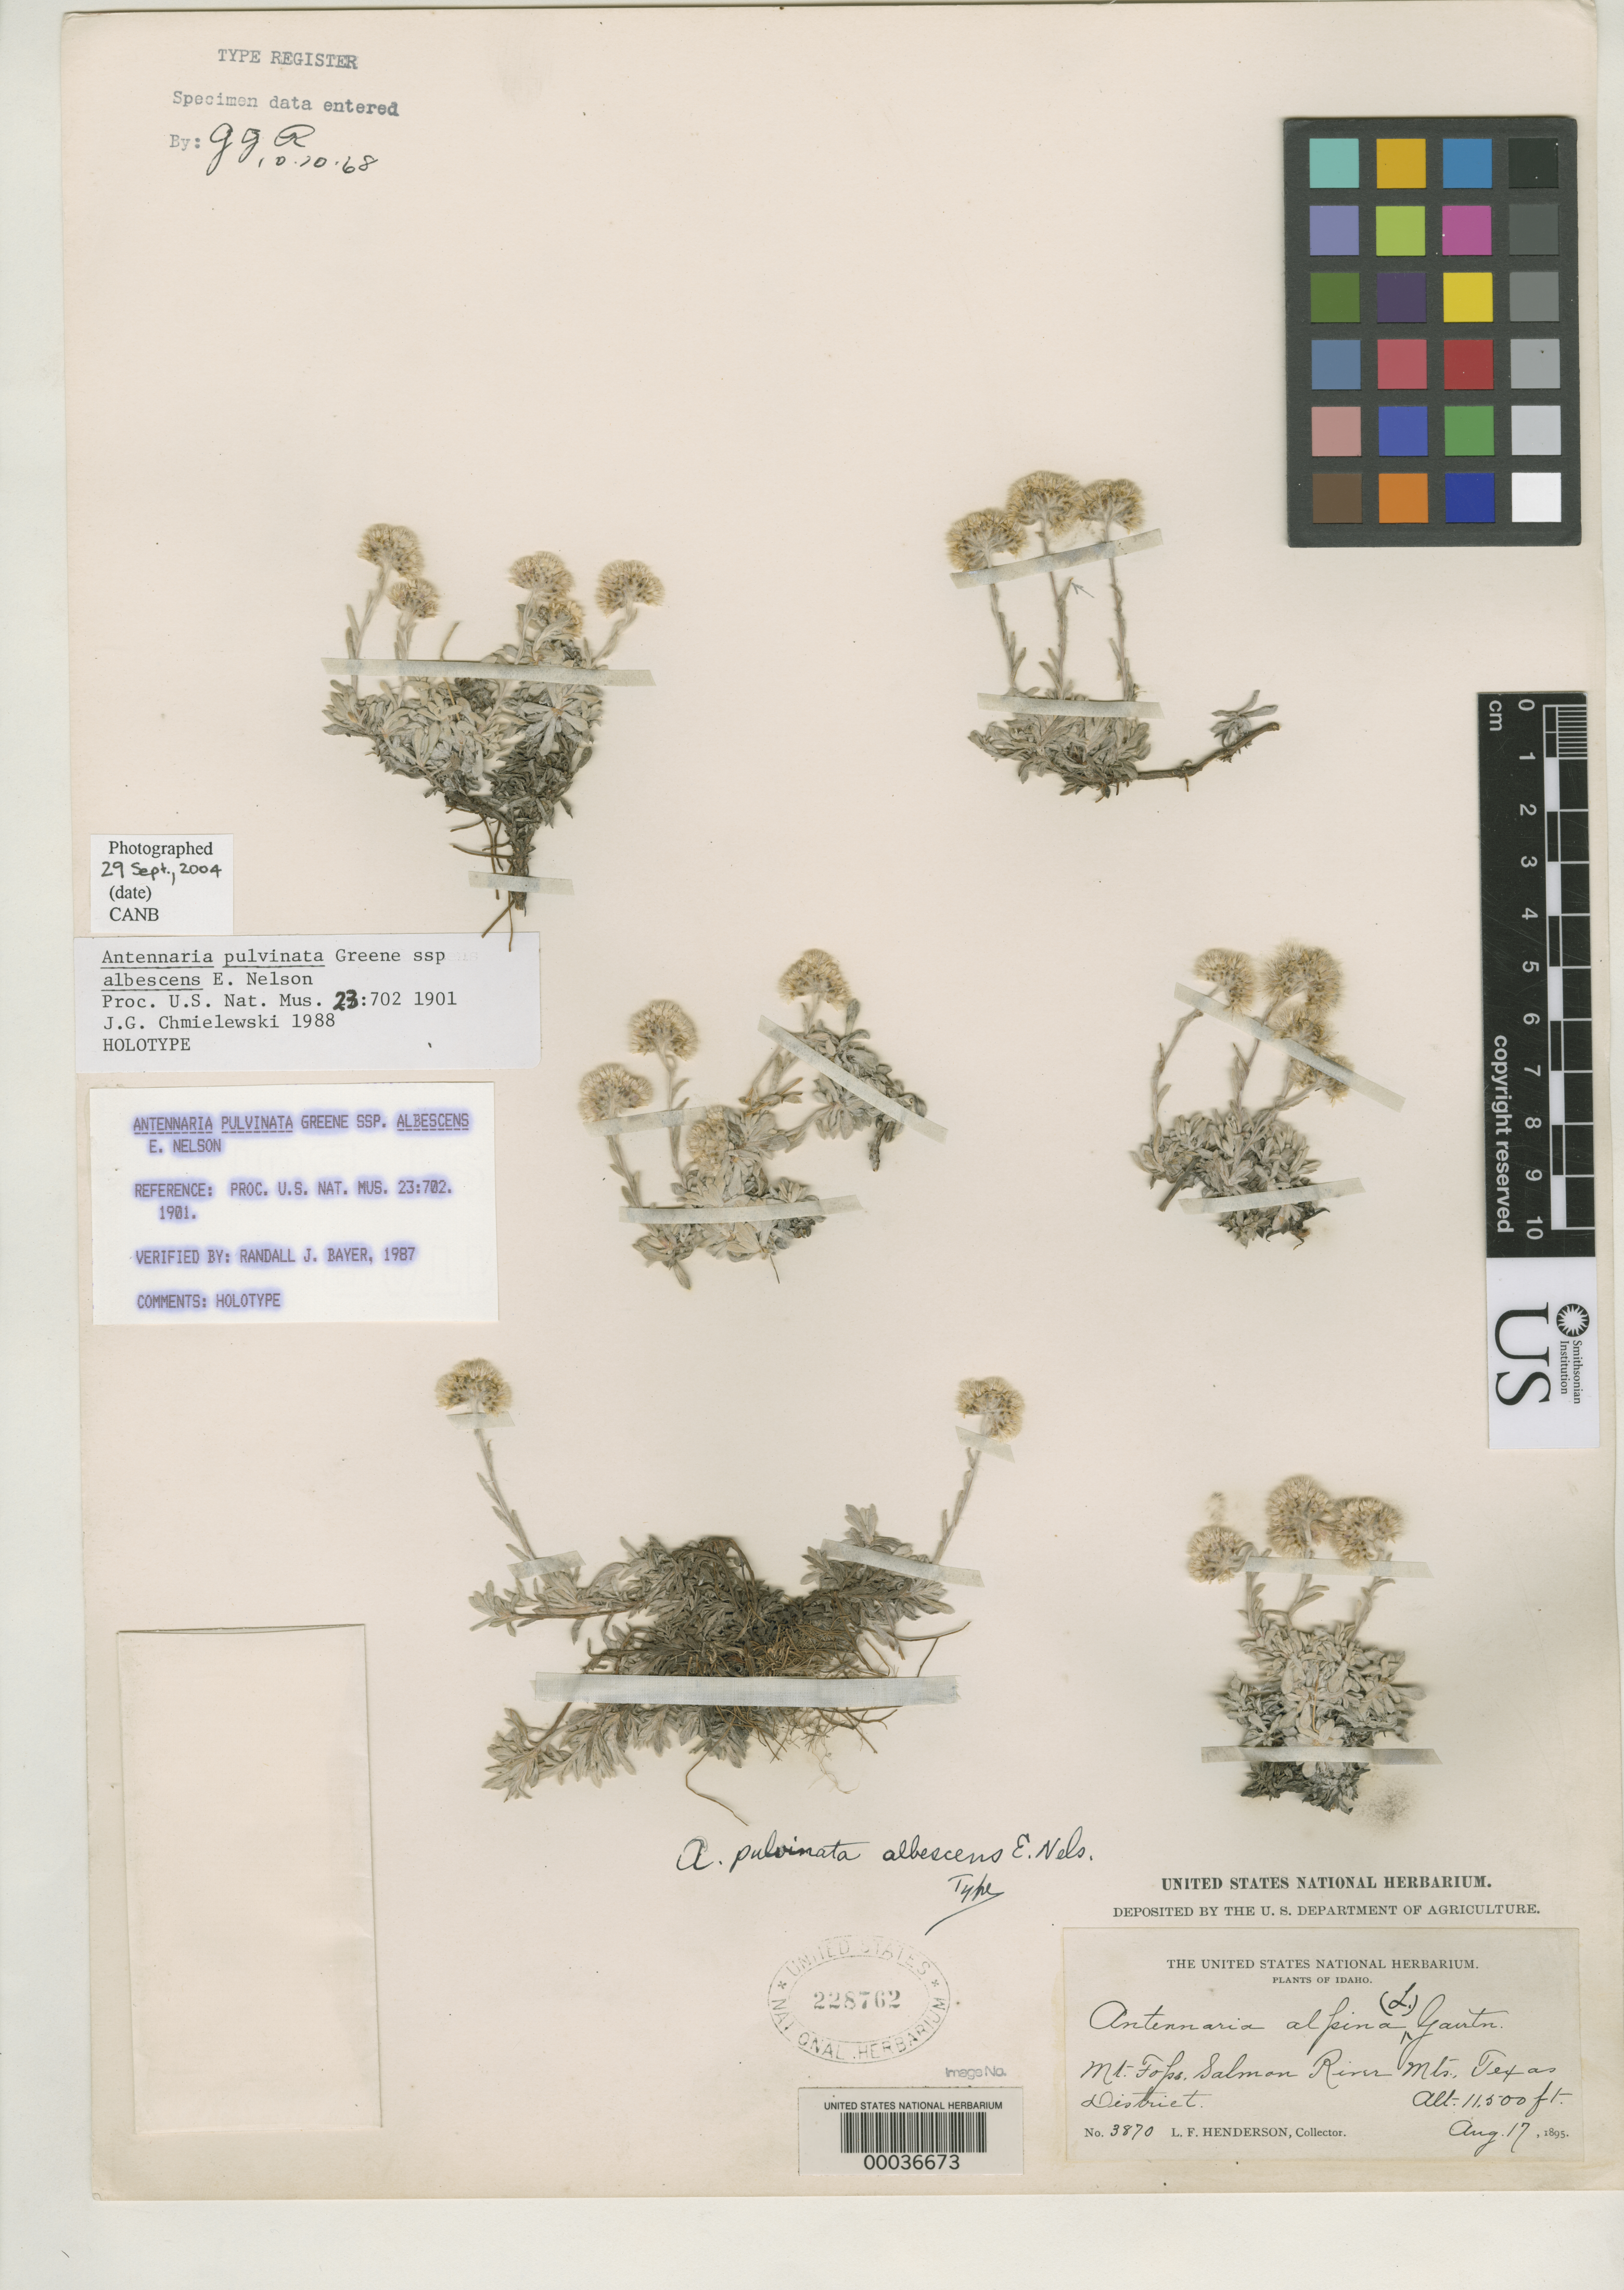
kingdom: Plantae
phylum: Tracheophyta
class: Magnoliopsida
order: Asterales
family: Asteraceae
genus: Antennaria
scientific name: Antennaria pulvinata subsp. albescens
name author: E.E. Nelson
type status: Holotype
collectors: L. F. Henderson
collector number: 3870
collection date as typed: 17 Aug 1895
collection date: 1895-08-17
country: United States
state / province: Idaho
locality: Salmon River Mountains.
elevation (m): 3505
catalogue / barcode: US 228762